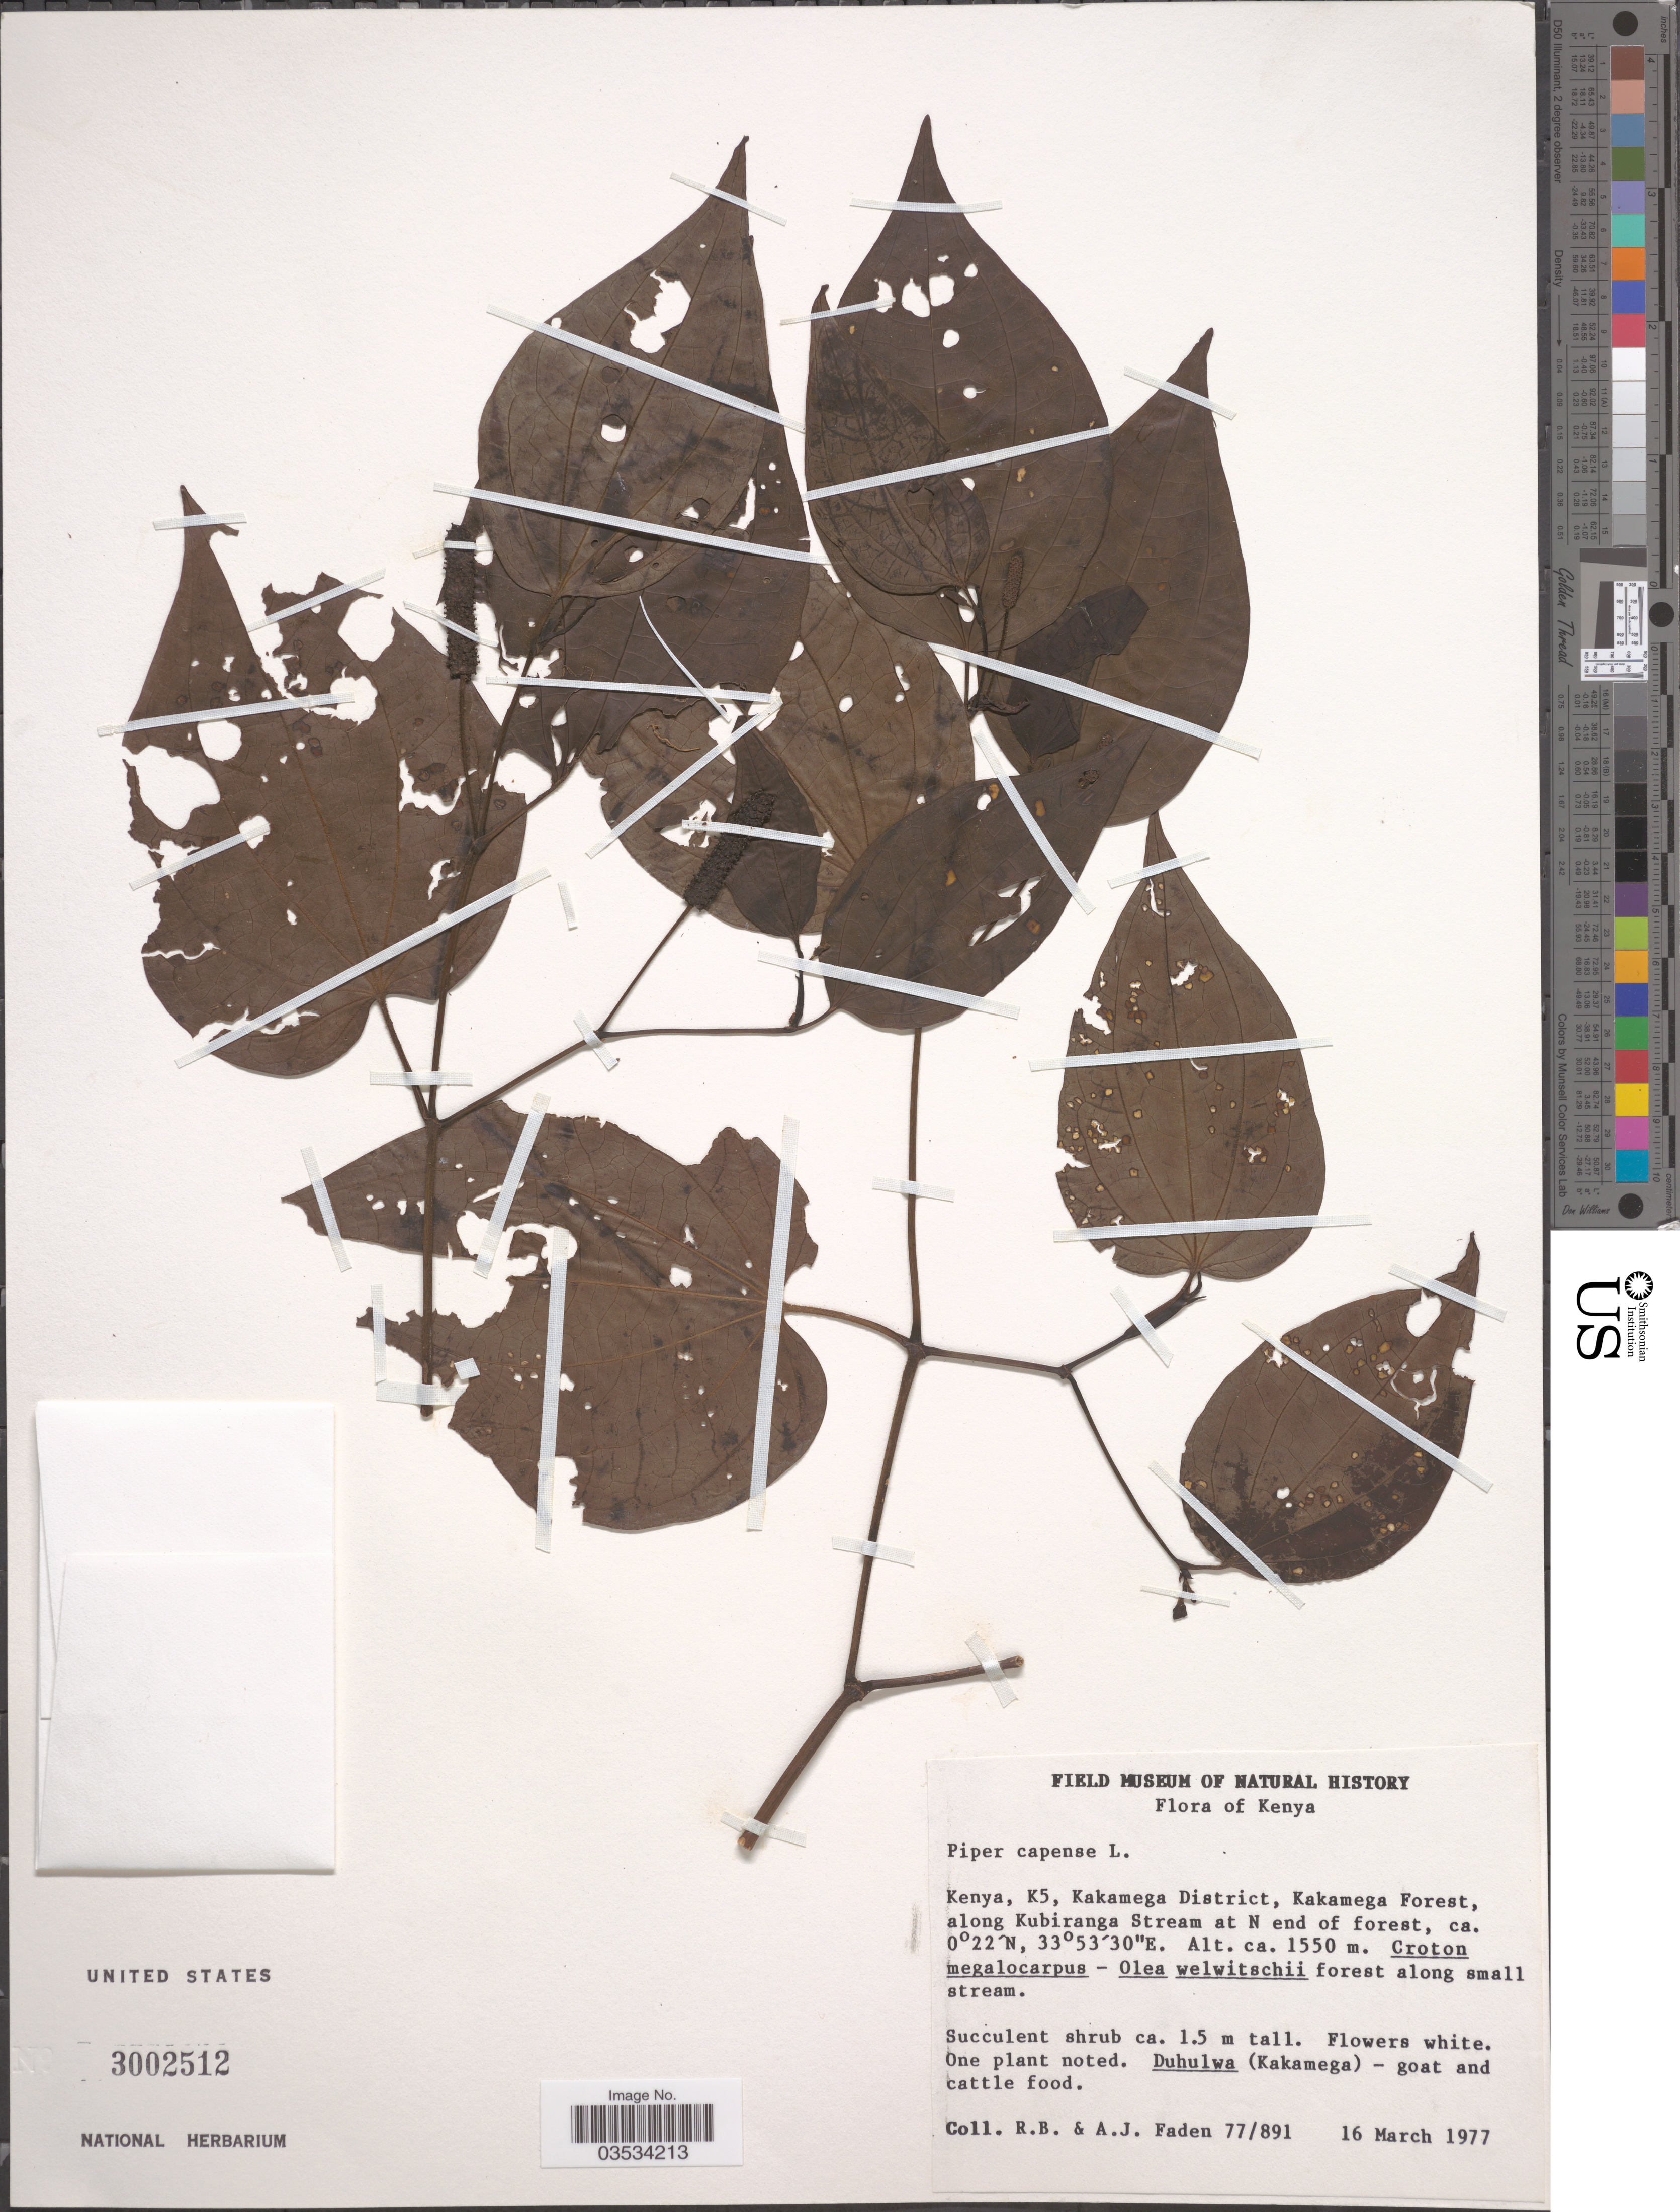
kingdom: Plantae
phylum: Tracheophyta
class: Magnoliopsida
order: Piperales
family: Piperaceae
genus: Piper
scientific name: Piper capense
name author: L. f.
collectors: R. B. Faden & A. J. Faden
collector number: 77/891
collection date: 1977-03-16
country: Kenya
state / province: Kakamega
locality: K5, Kakamega District, Kakamega Forest, along Kubiranga Stream at N end of forest.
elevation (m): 1550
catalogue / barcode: US 3002512